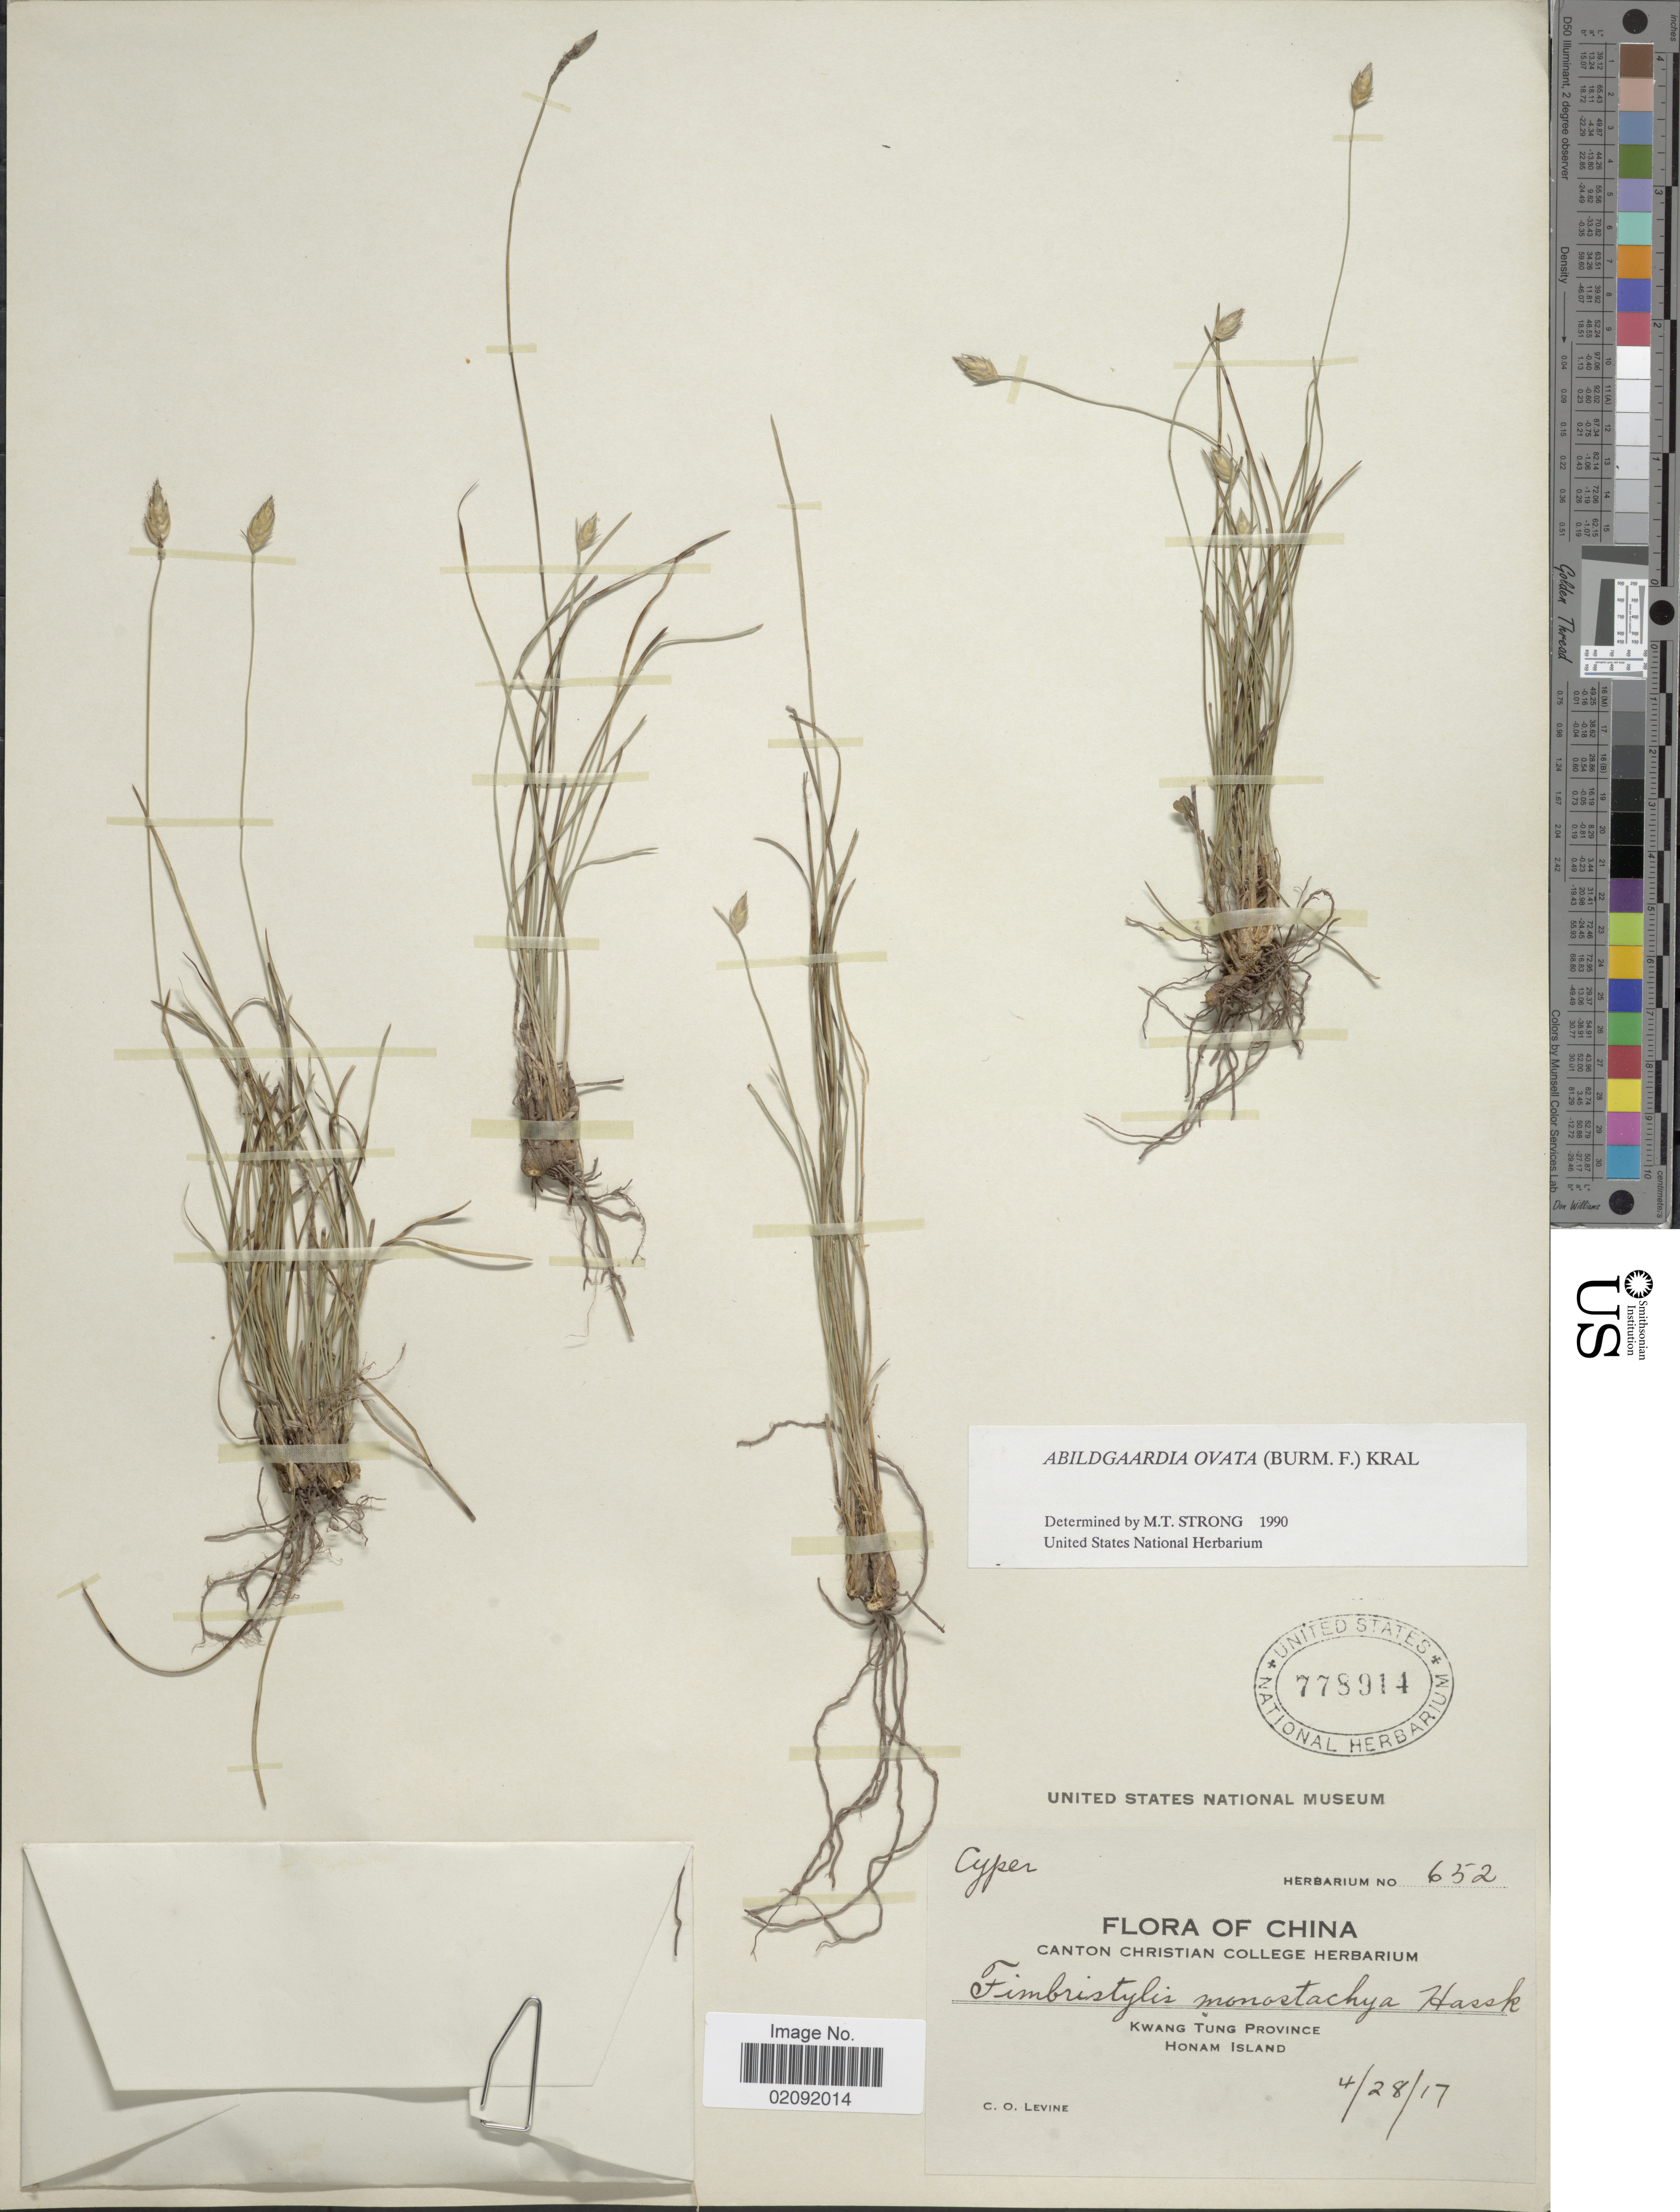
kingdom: Plantae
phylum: Tracheophyta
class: Liliopsida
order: Poales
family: Cyperaceae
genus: Abildgaardia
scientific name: Abildgaardia ovata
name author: (Burm. f.) Kral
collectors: C. O. Levine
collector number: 652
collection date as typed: Transcribed d/m/y: 28/4/17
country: China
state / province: Guangdong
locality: Kwong Tung Province, Honam Island.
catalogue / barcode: US 778914